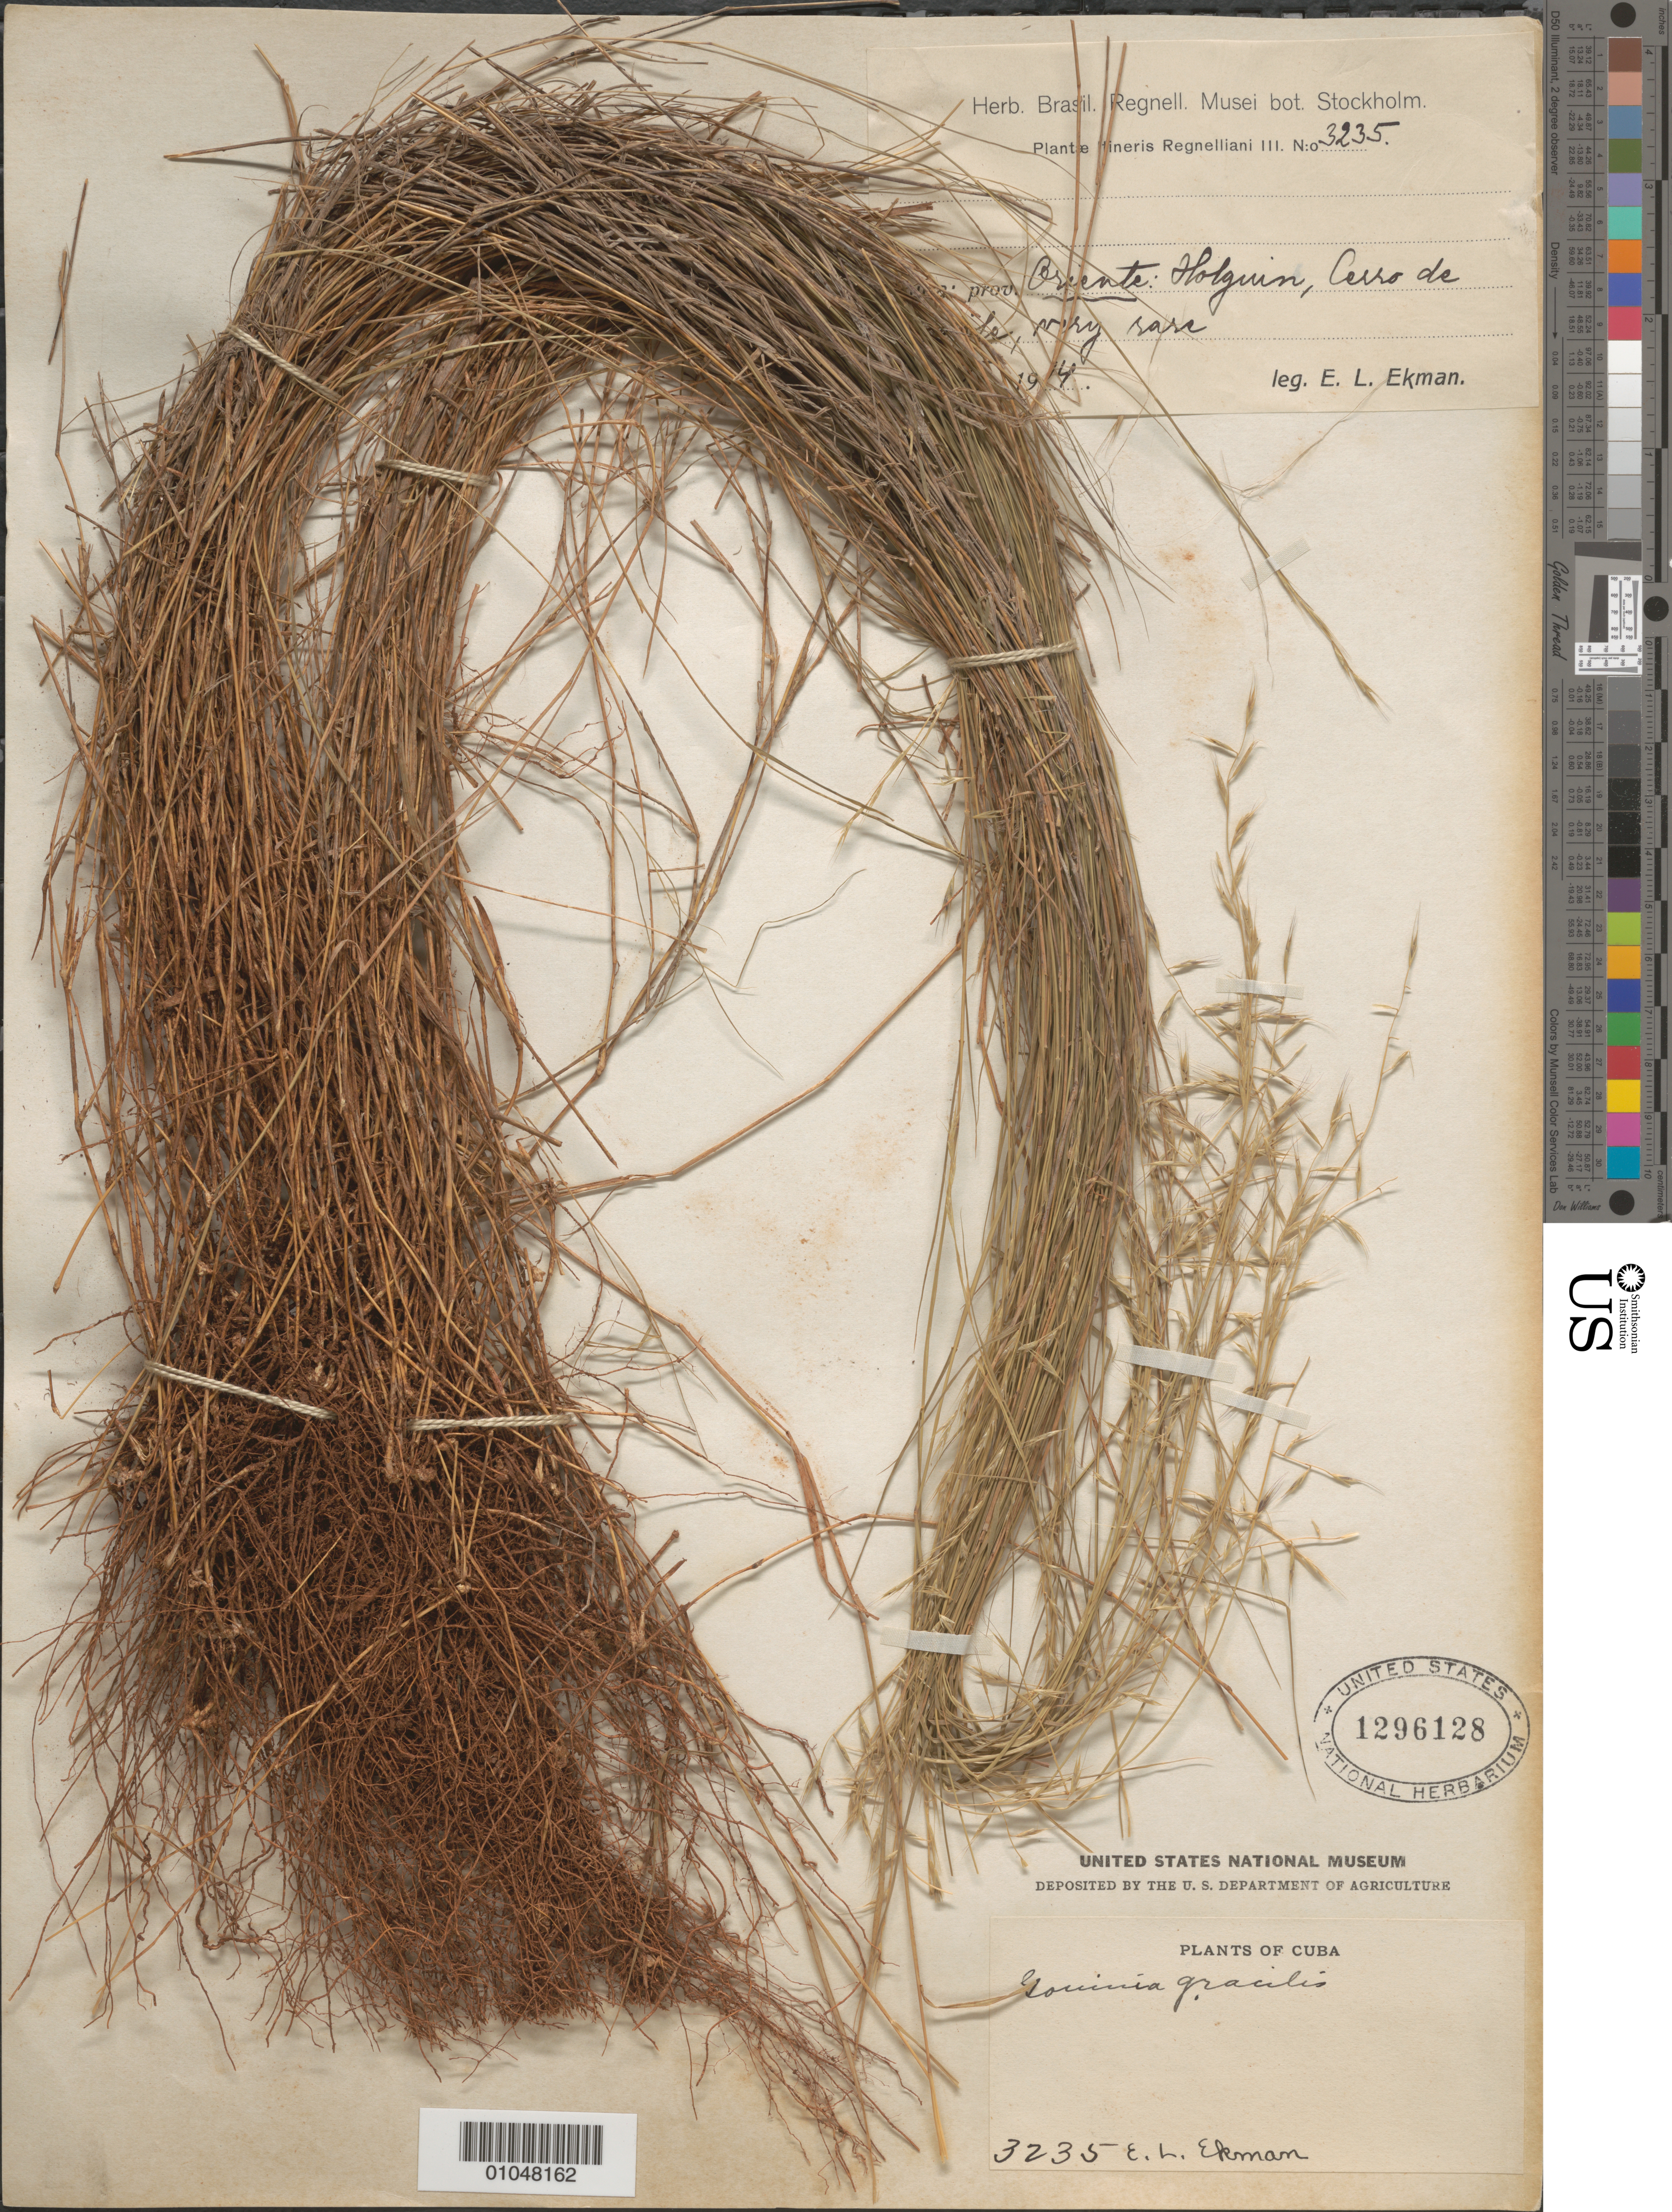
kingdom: Plantae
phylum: Tracheophyta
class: Liliopsida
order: Poales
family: Poaceae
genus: Gouinia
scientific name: Gouinia gracilis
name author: Ekman ex Swallen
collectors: E. L. Ekman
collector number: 3235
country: Cuba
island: Cuba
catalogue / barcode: US 1296128